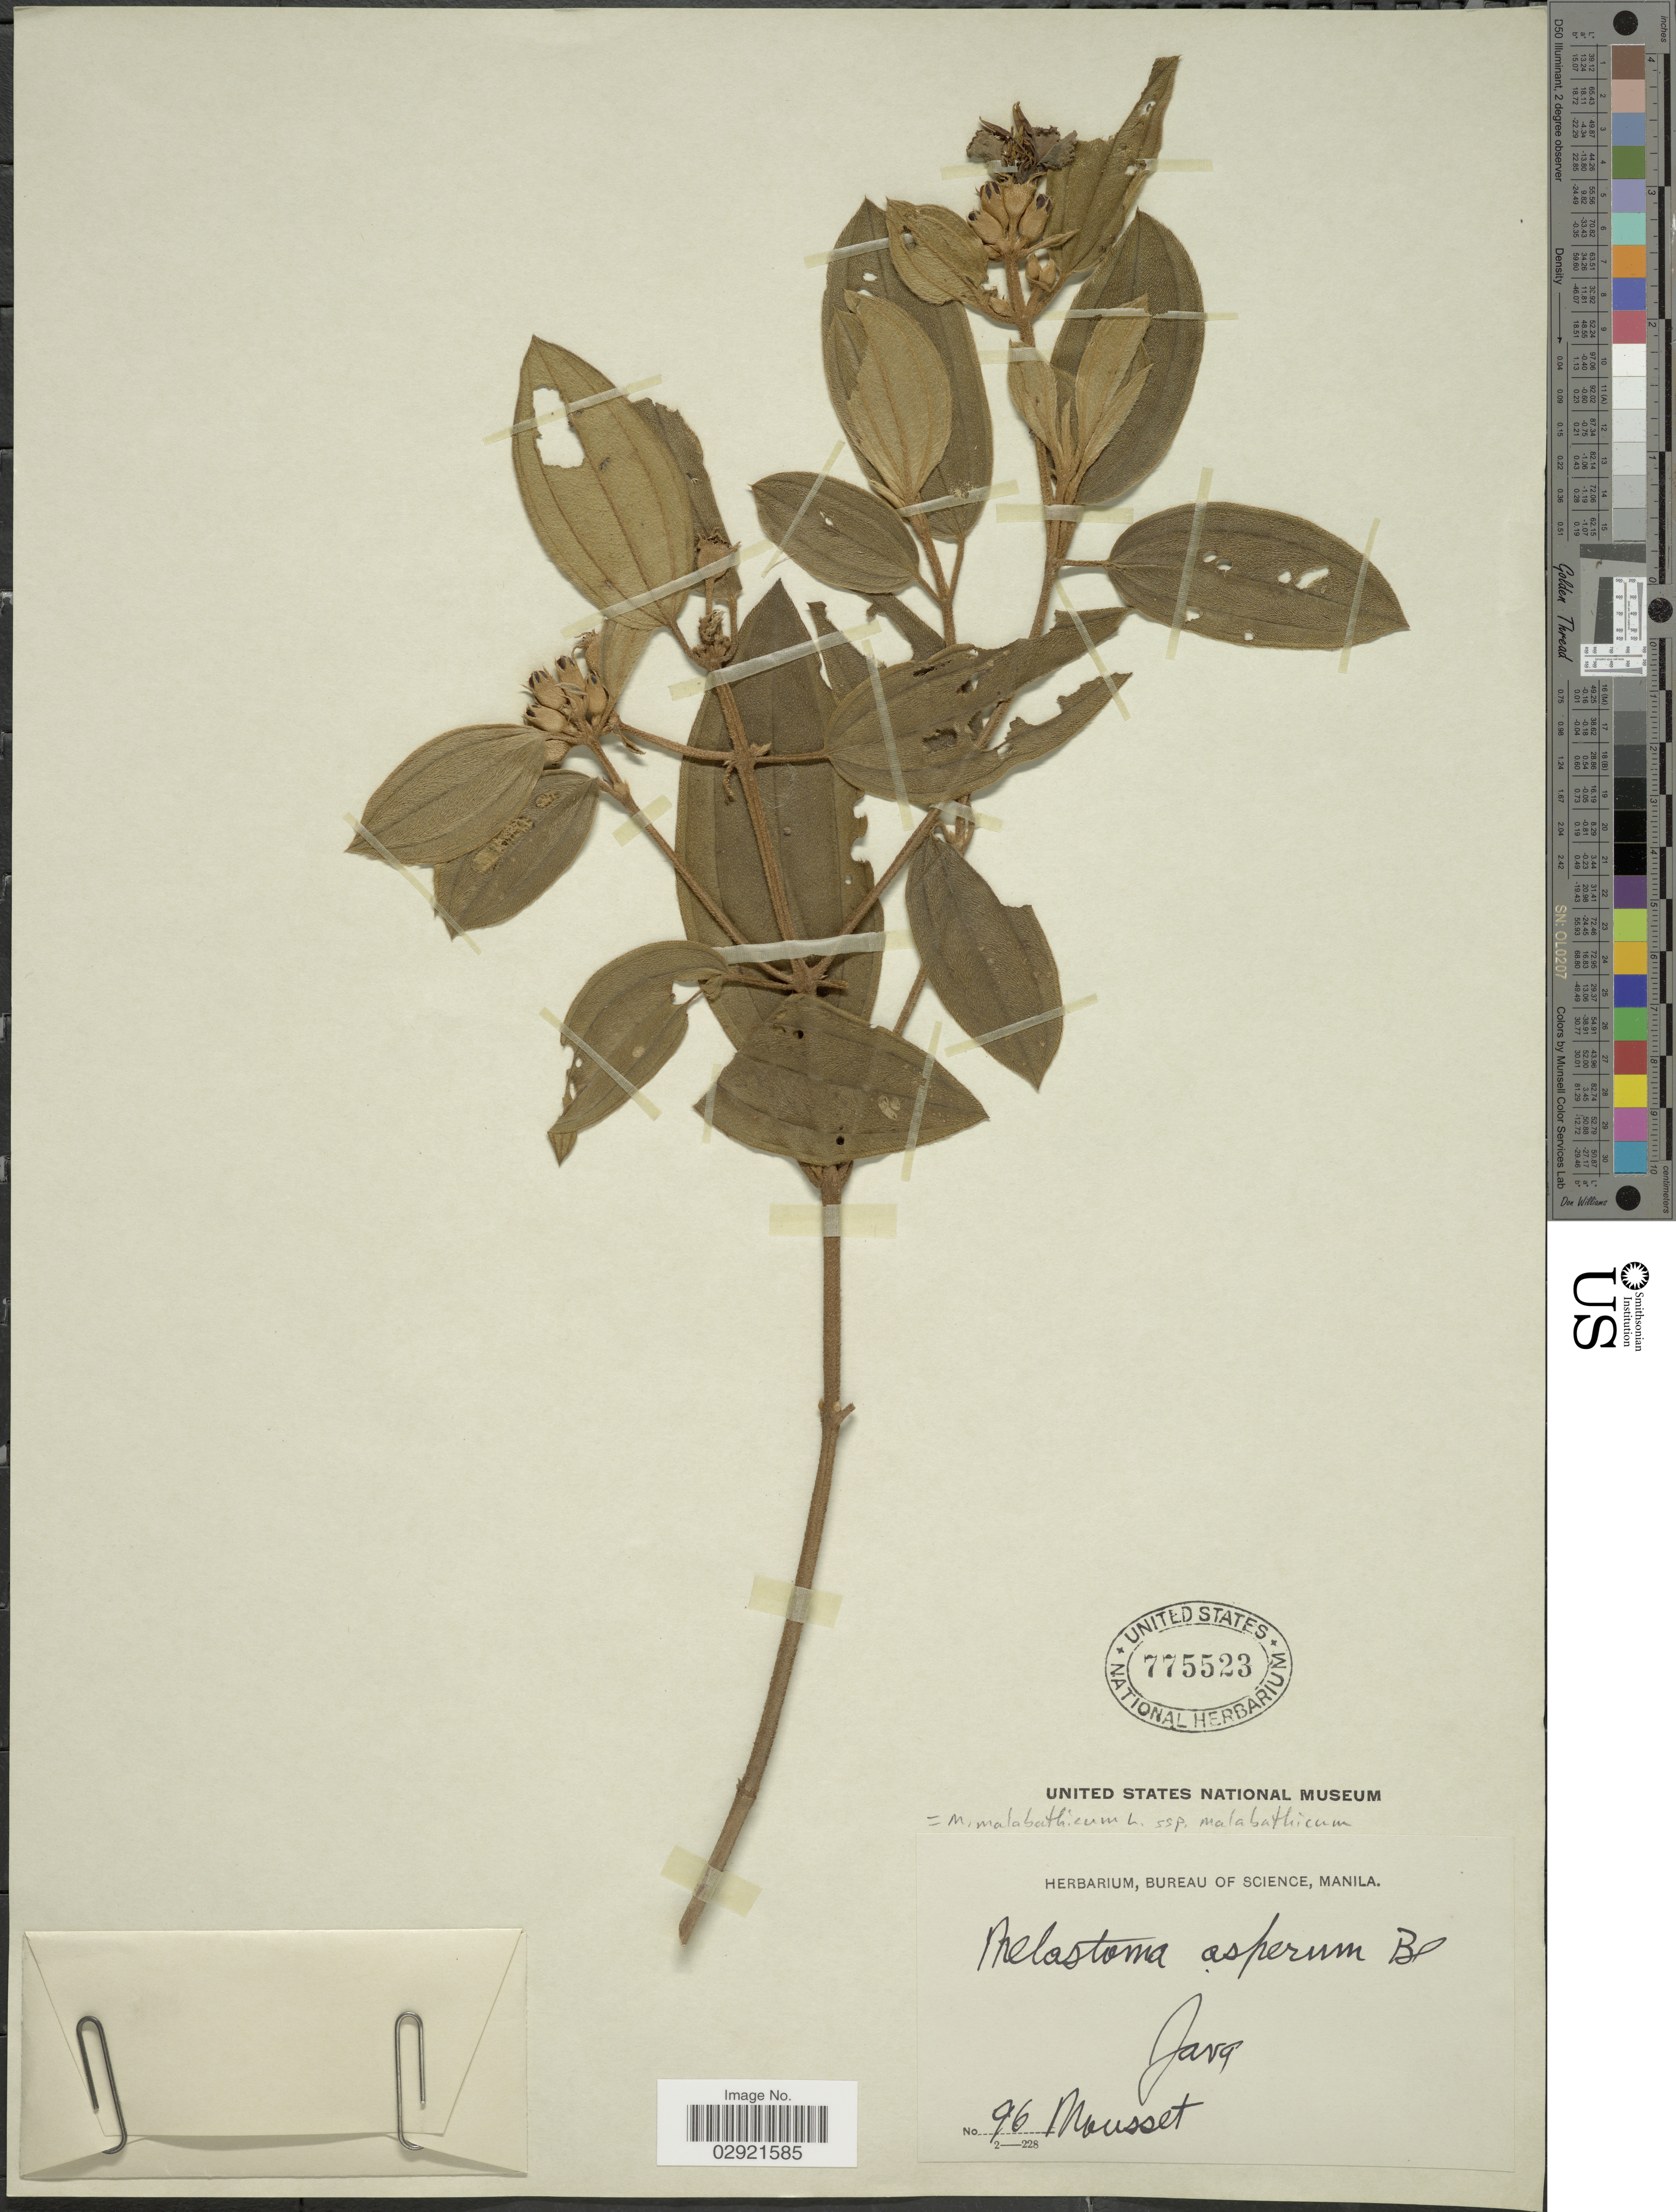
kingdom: Plantae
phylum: Tracheophyta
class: Magnoliopsida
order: Myrtales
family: Melastomataceae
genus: Melastoma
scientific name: Melastoma malabathricum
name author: L.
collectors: Mousset, --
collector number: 96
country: Indonesia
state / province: Java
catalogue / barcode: US 775523